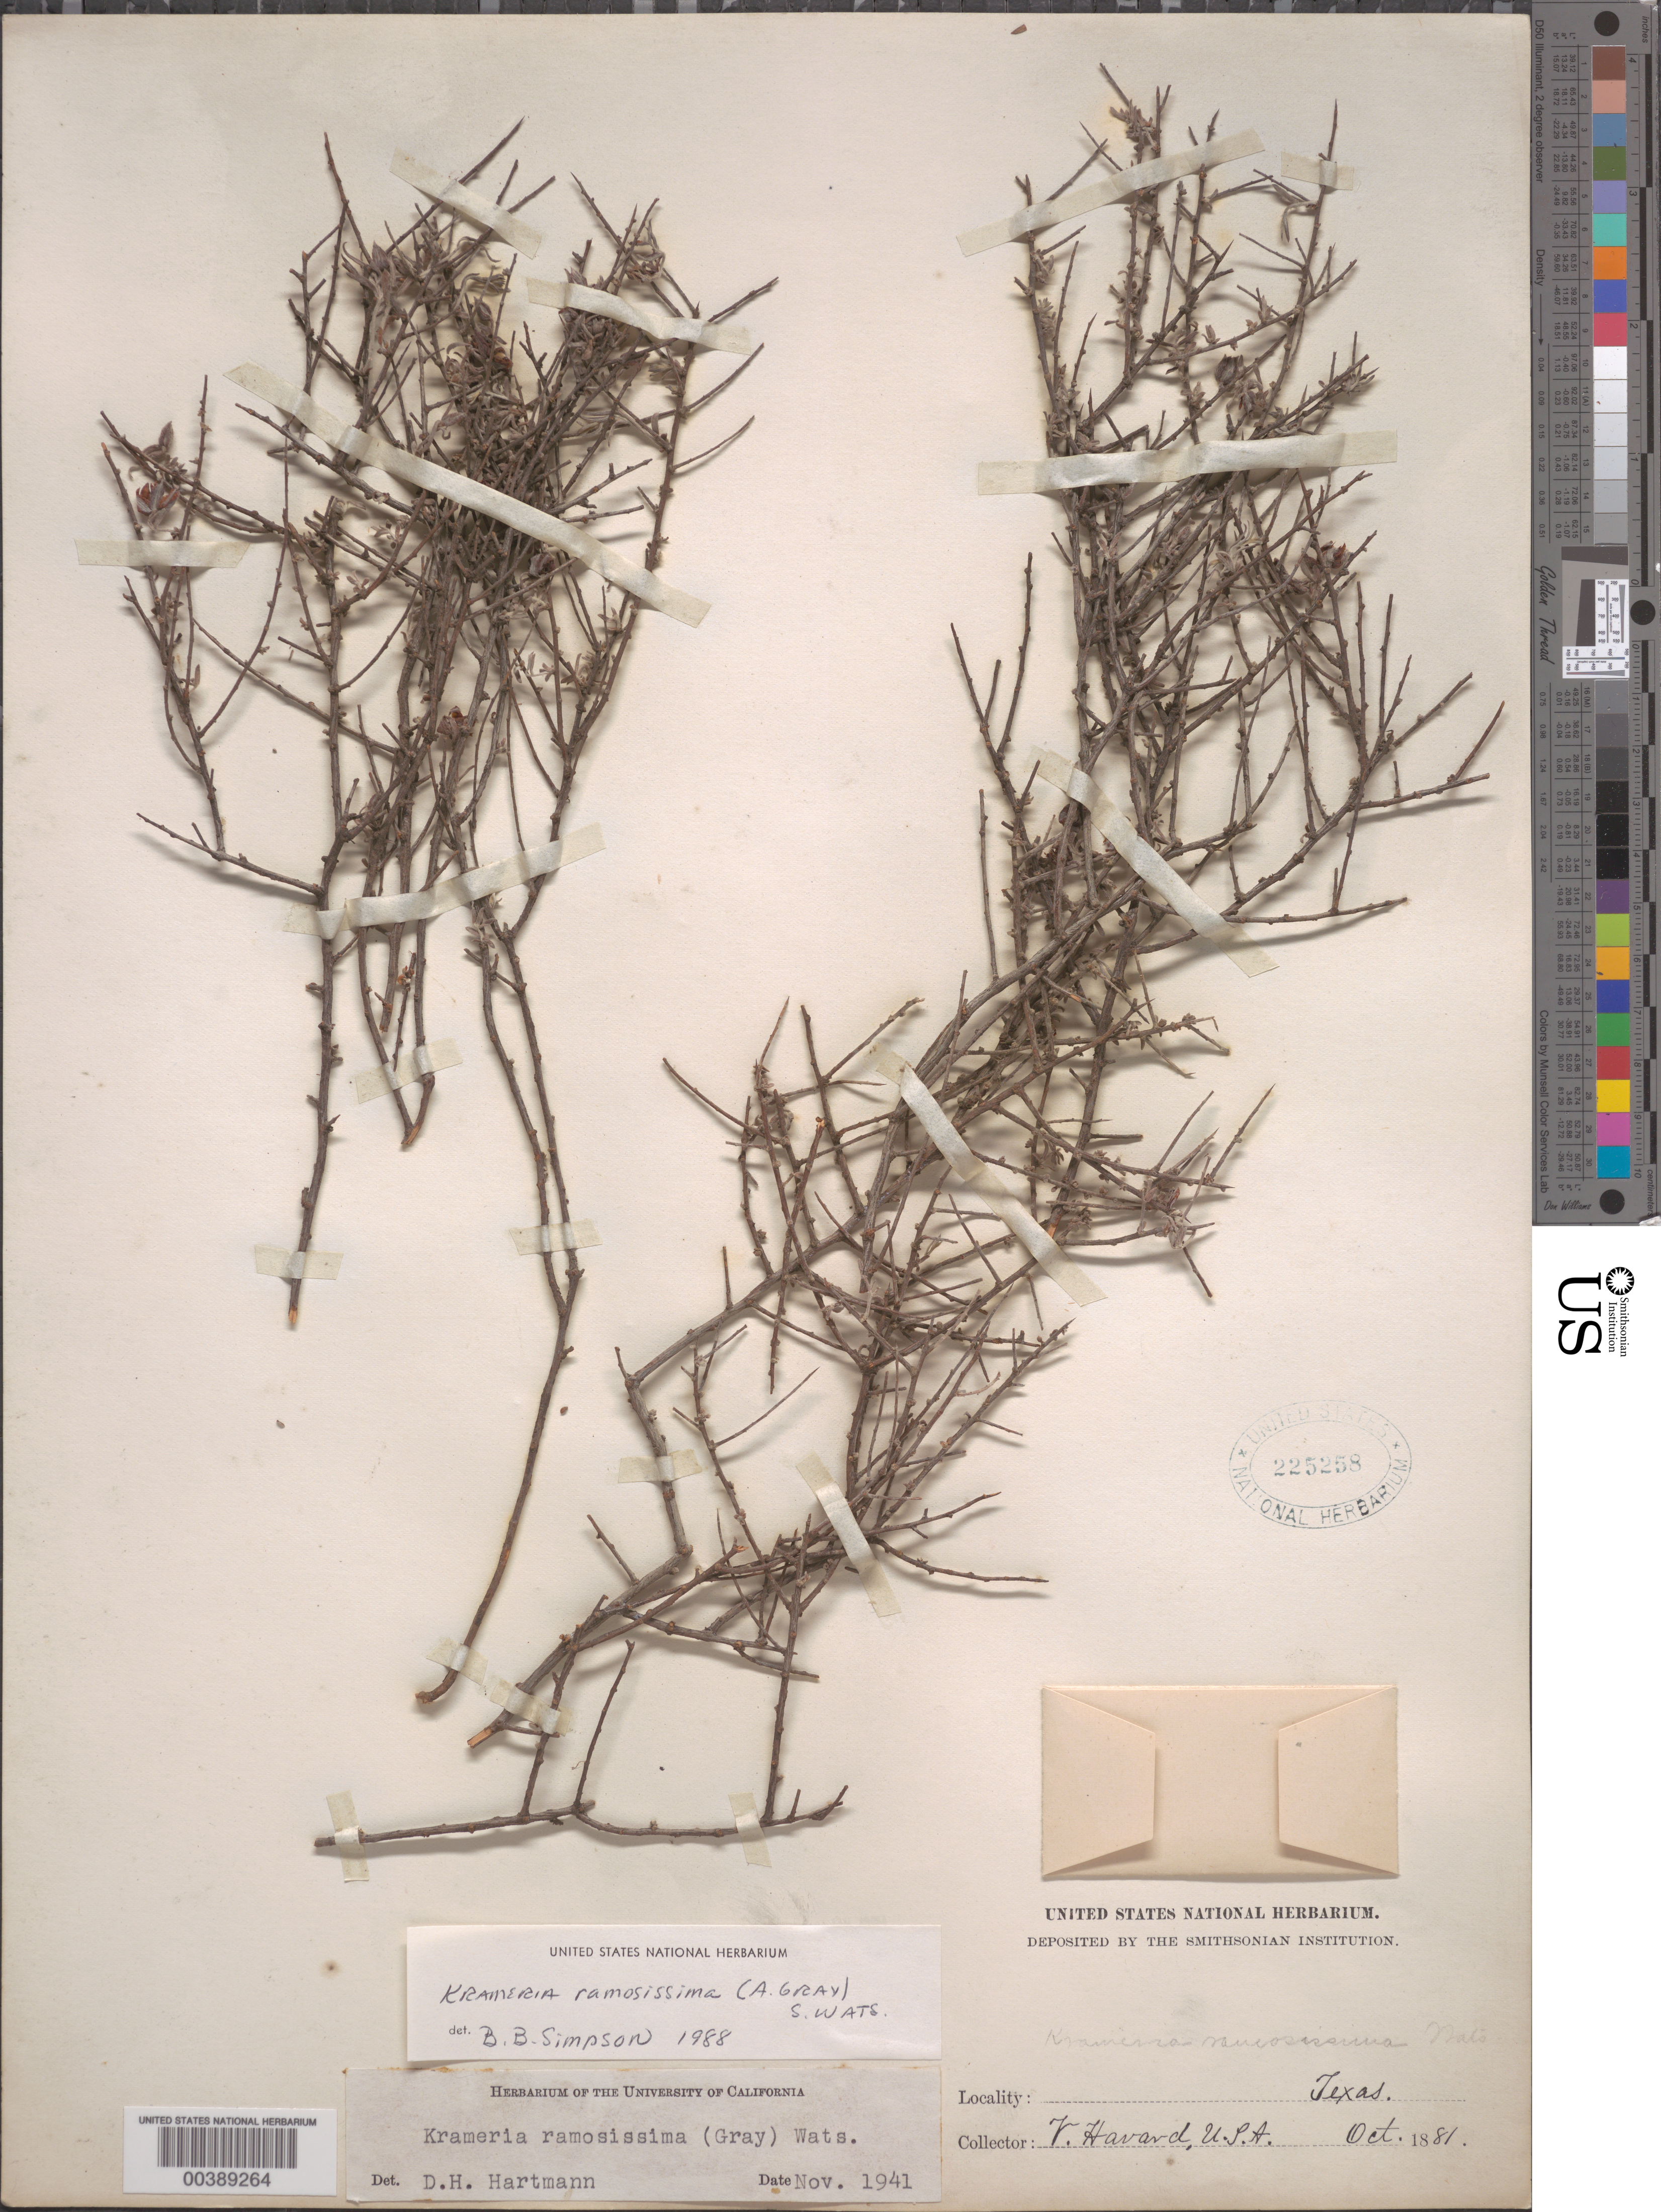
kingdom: Plantae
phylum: Tracheophyta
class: Magnoliopsida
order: Zygophyllales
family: Krameriaceae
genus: Krameria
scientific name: Krameria ramosissima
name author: (A. Gray) S. Watson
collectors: V. Havard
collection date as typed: Oct 1881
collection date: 1881-10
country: United States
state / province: Texas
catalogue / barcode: US 225258